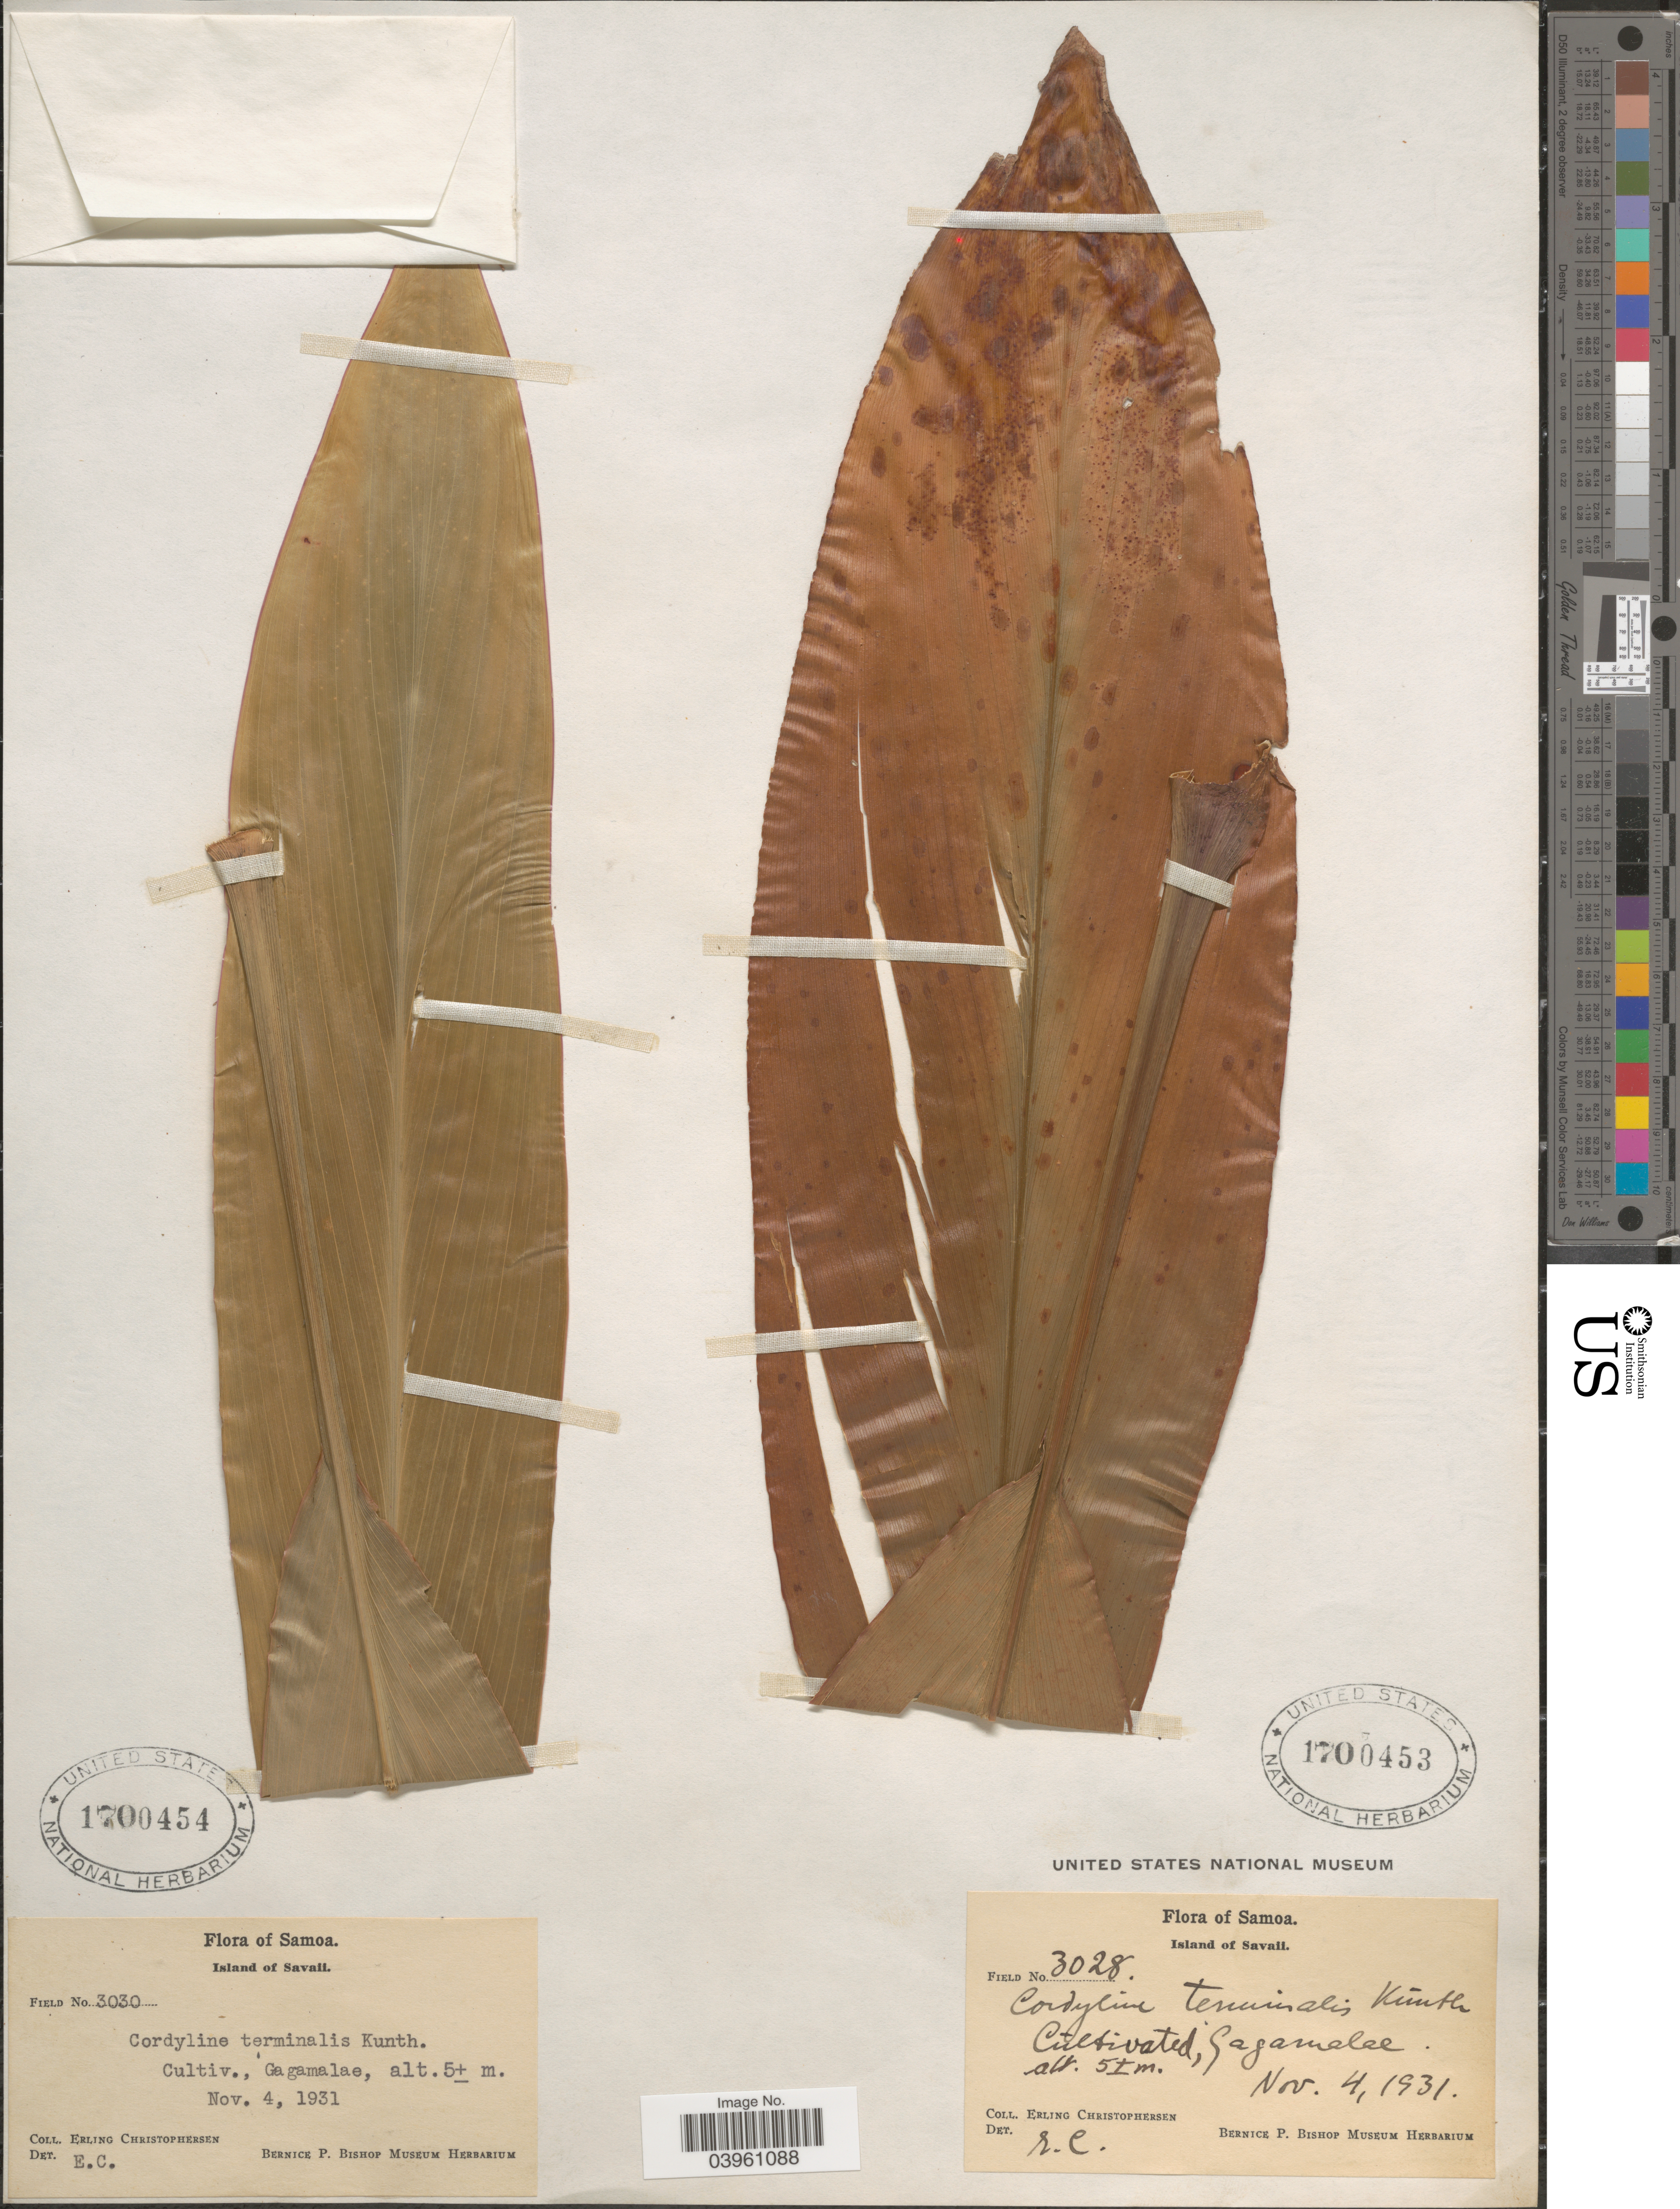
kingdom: Plantae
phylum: Tracheophyta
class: Liliopsida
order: Asparagales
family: Asparagaceae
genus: Cordyline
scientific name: Cordyline terminalis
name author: (L.) Kunth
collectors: E. Christophersen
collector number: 3030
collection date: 1931-11-04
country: Samoa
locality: Island of Savaii. Gagamalae.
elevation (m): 5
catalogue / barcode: US 1700454